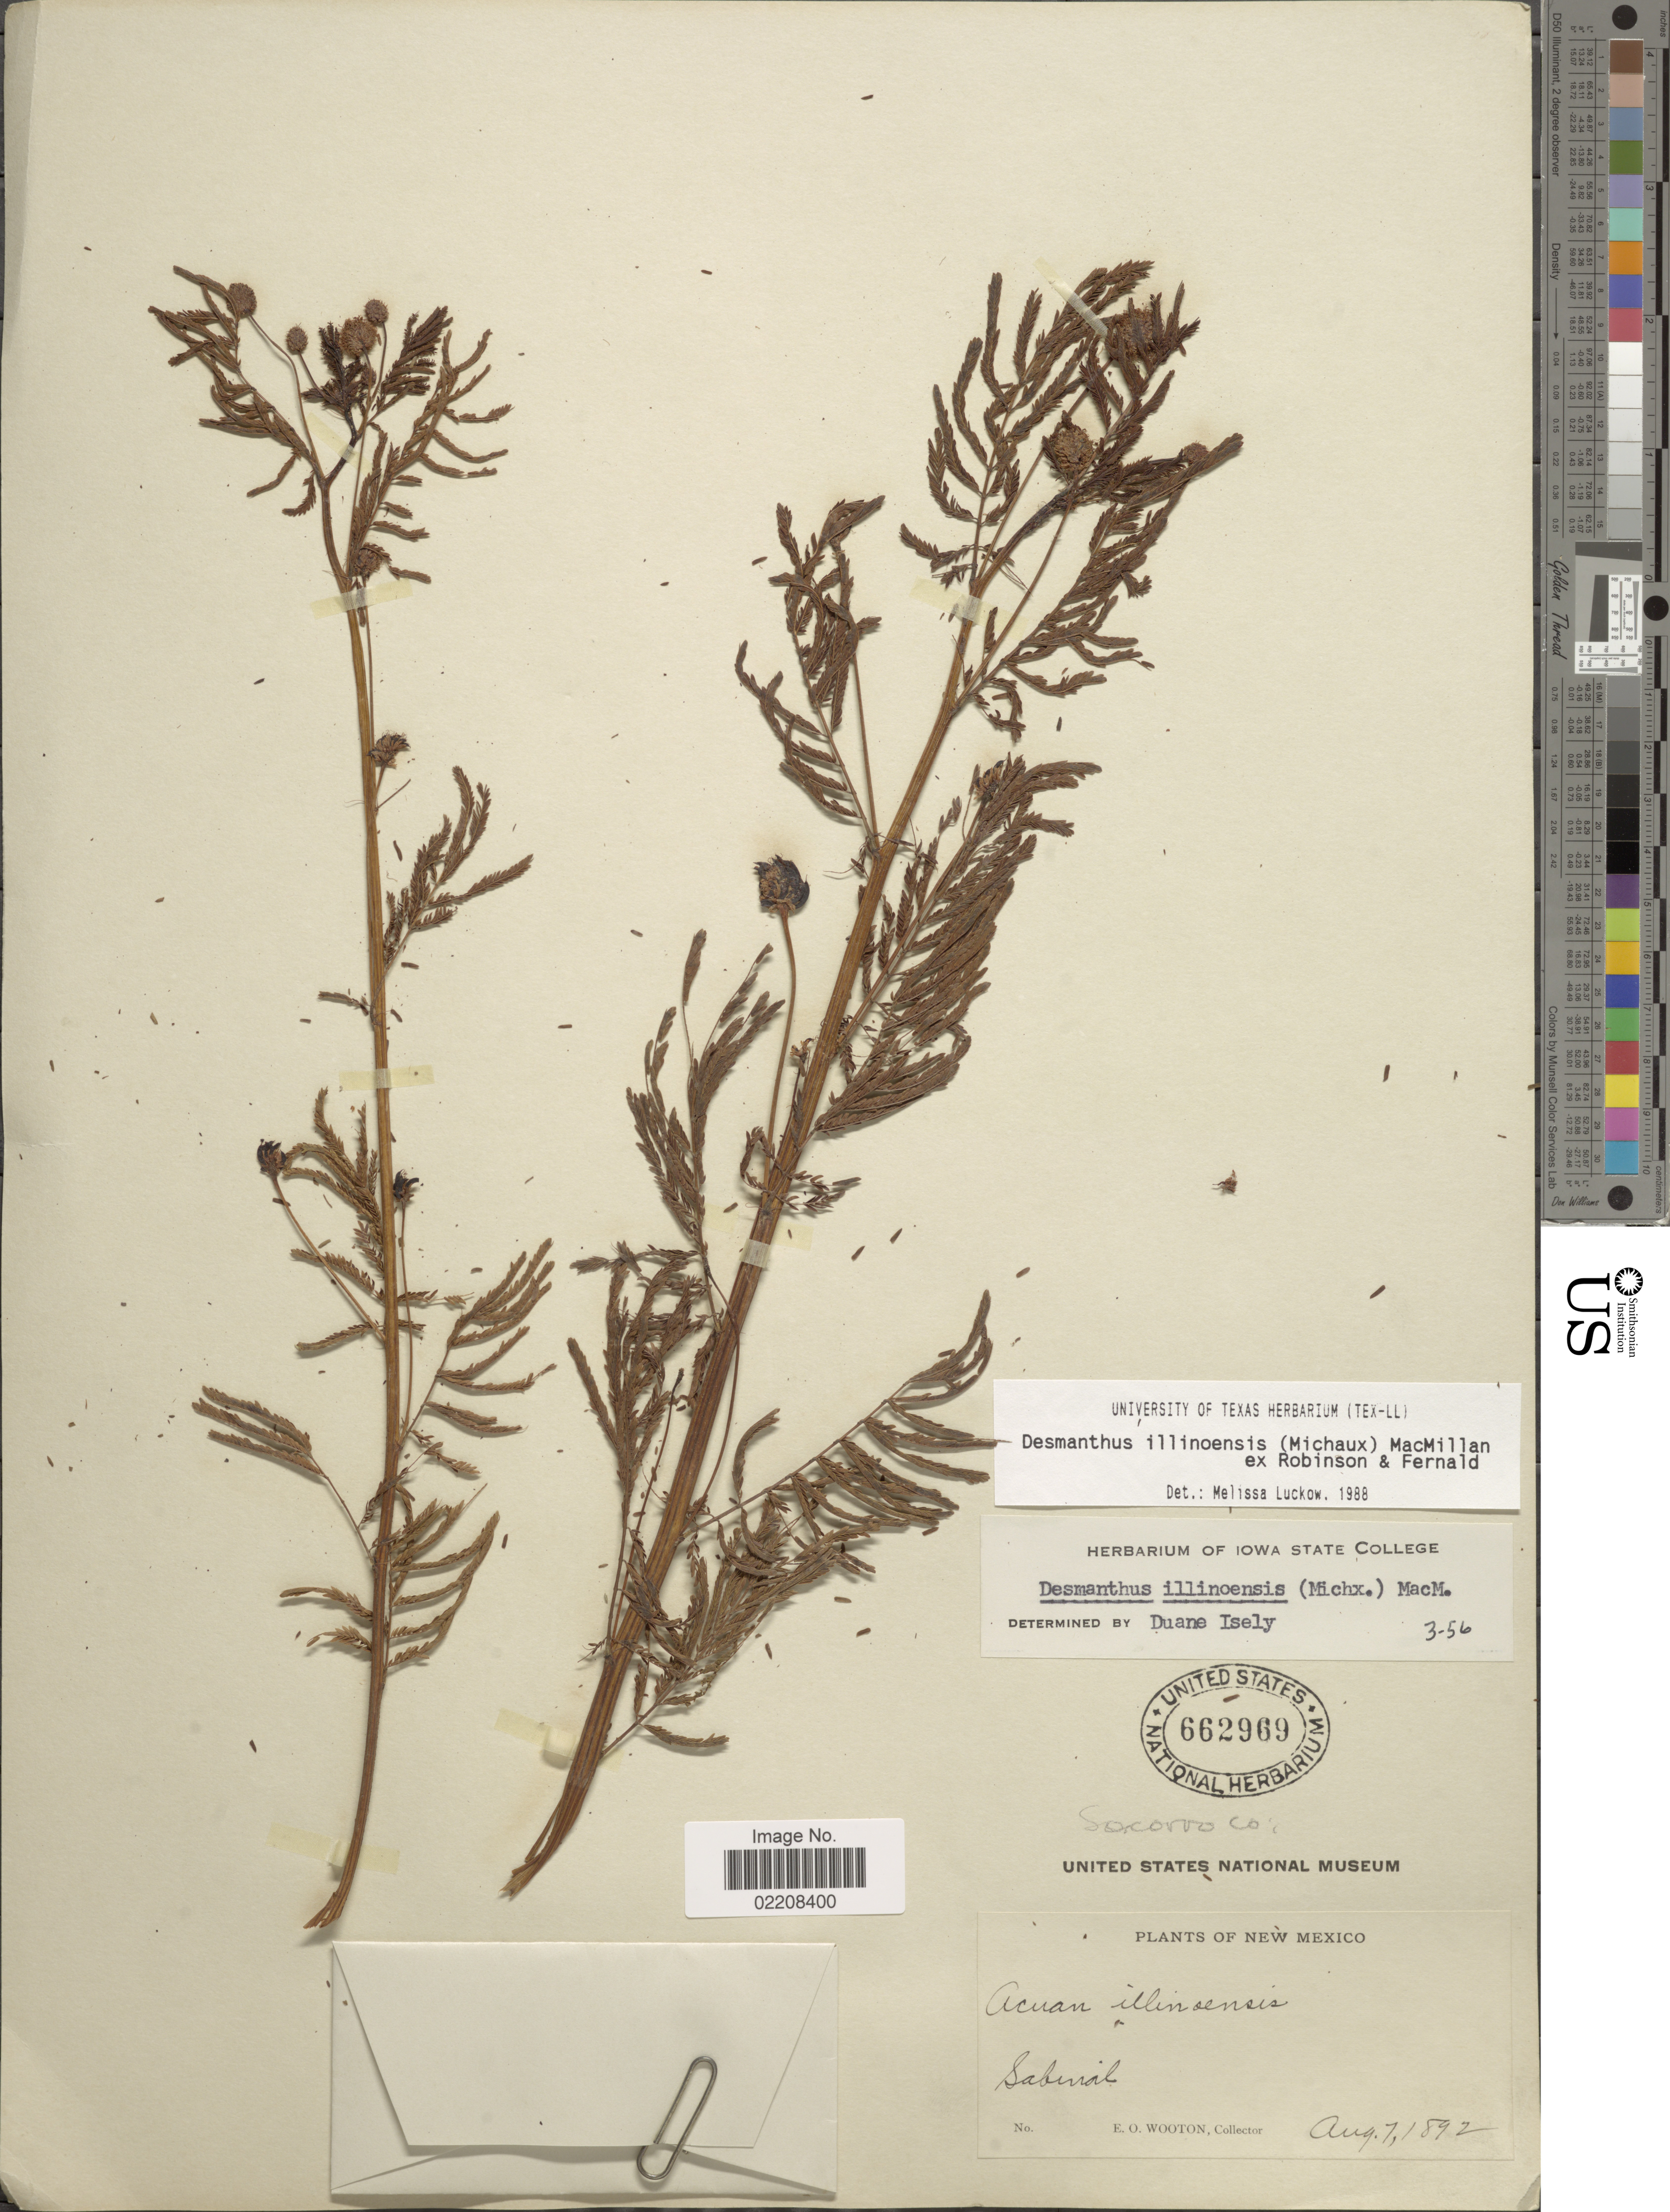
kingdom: Plantae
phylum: Tracheophyta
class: Magnoliopsida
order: Fabales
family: Fabaceae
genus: Desmanthus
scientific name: Desmanthus illinoensis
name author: (Michx.) MacMill.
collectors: E. O. Wooton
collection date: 1892-08-07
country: United States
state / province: New Mexico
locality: Sabinal. Socorro Co.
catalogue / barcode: US 662969